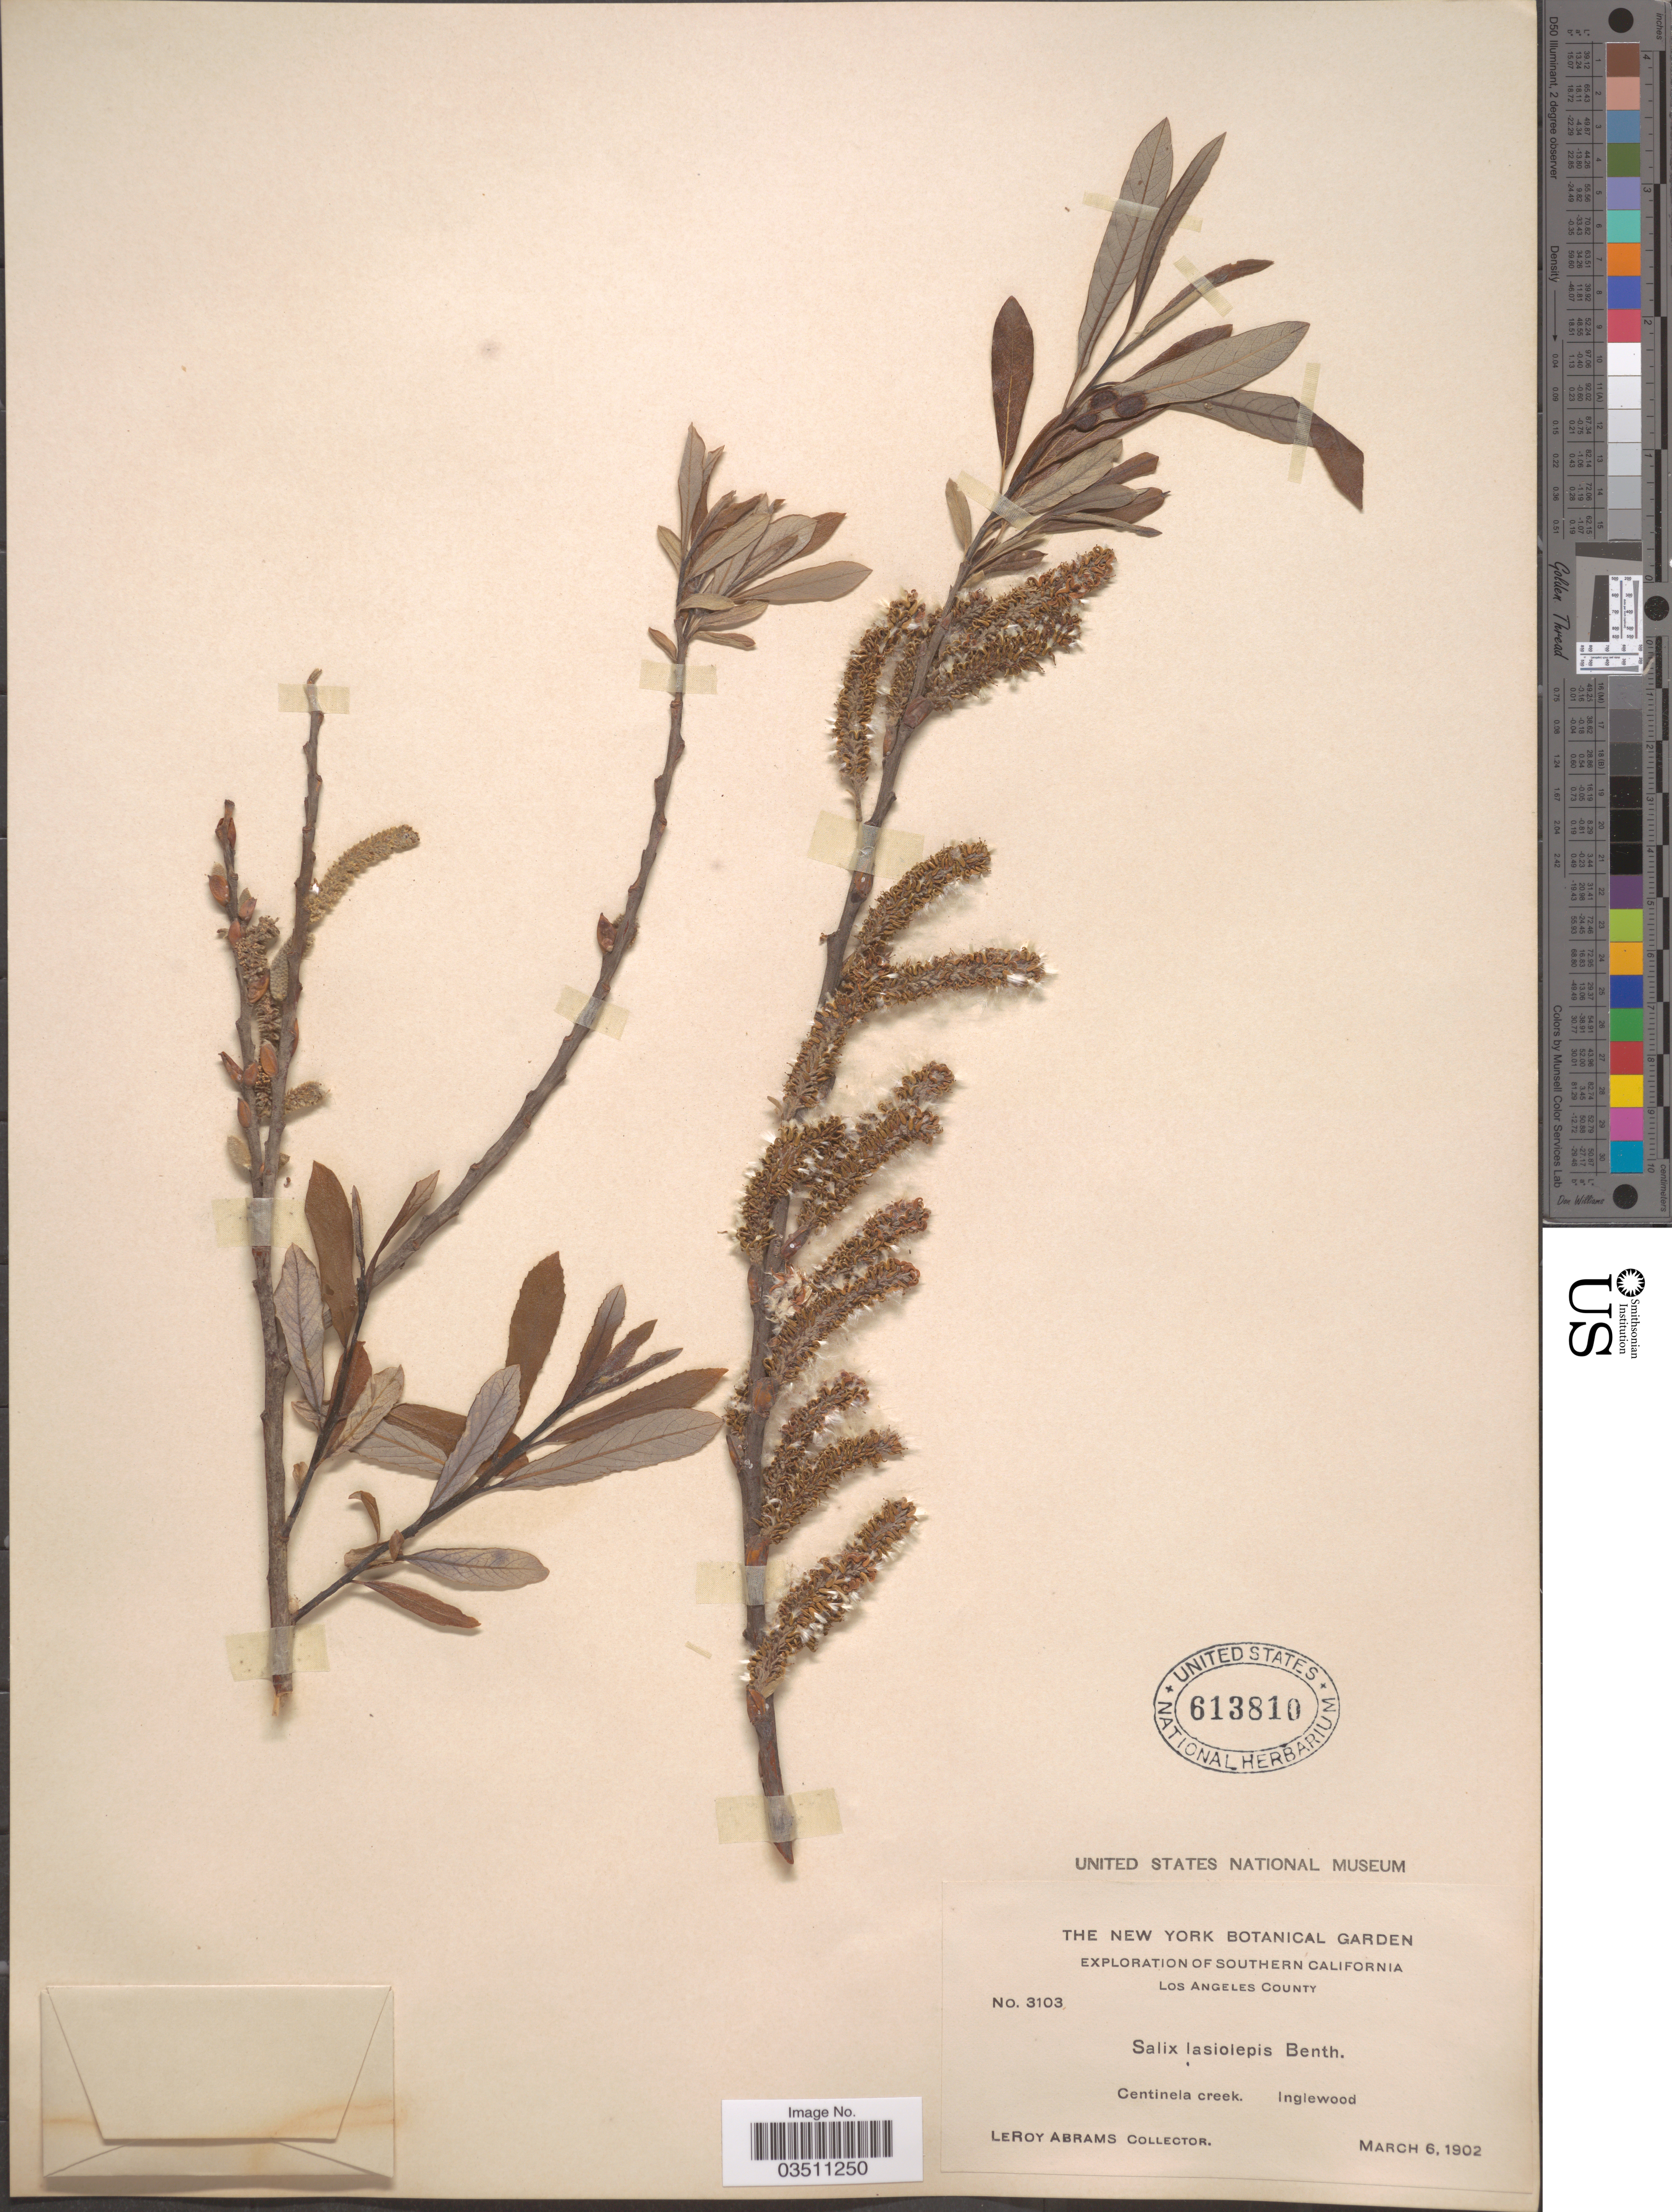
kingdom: Plantae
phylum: Tracheophyta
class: Magnoliopsida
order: Malpighiales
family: Salicaceae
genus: Salix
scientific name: Salix lasiolepis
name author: Benth.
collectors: L. Abrams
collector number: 3103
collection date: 1902-03-06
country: United States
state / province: California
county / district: Los Angeles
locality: Southern California. Los Angeles County. Centinela creek. Inglewood.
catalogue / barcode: US 613810